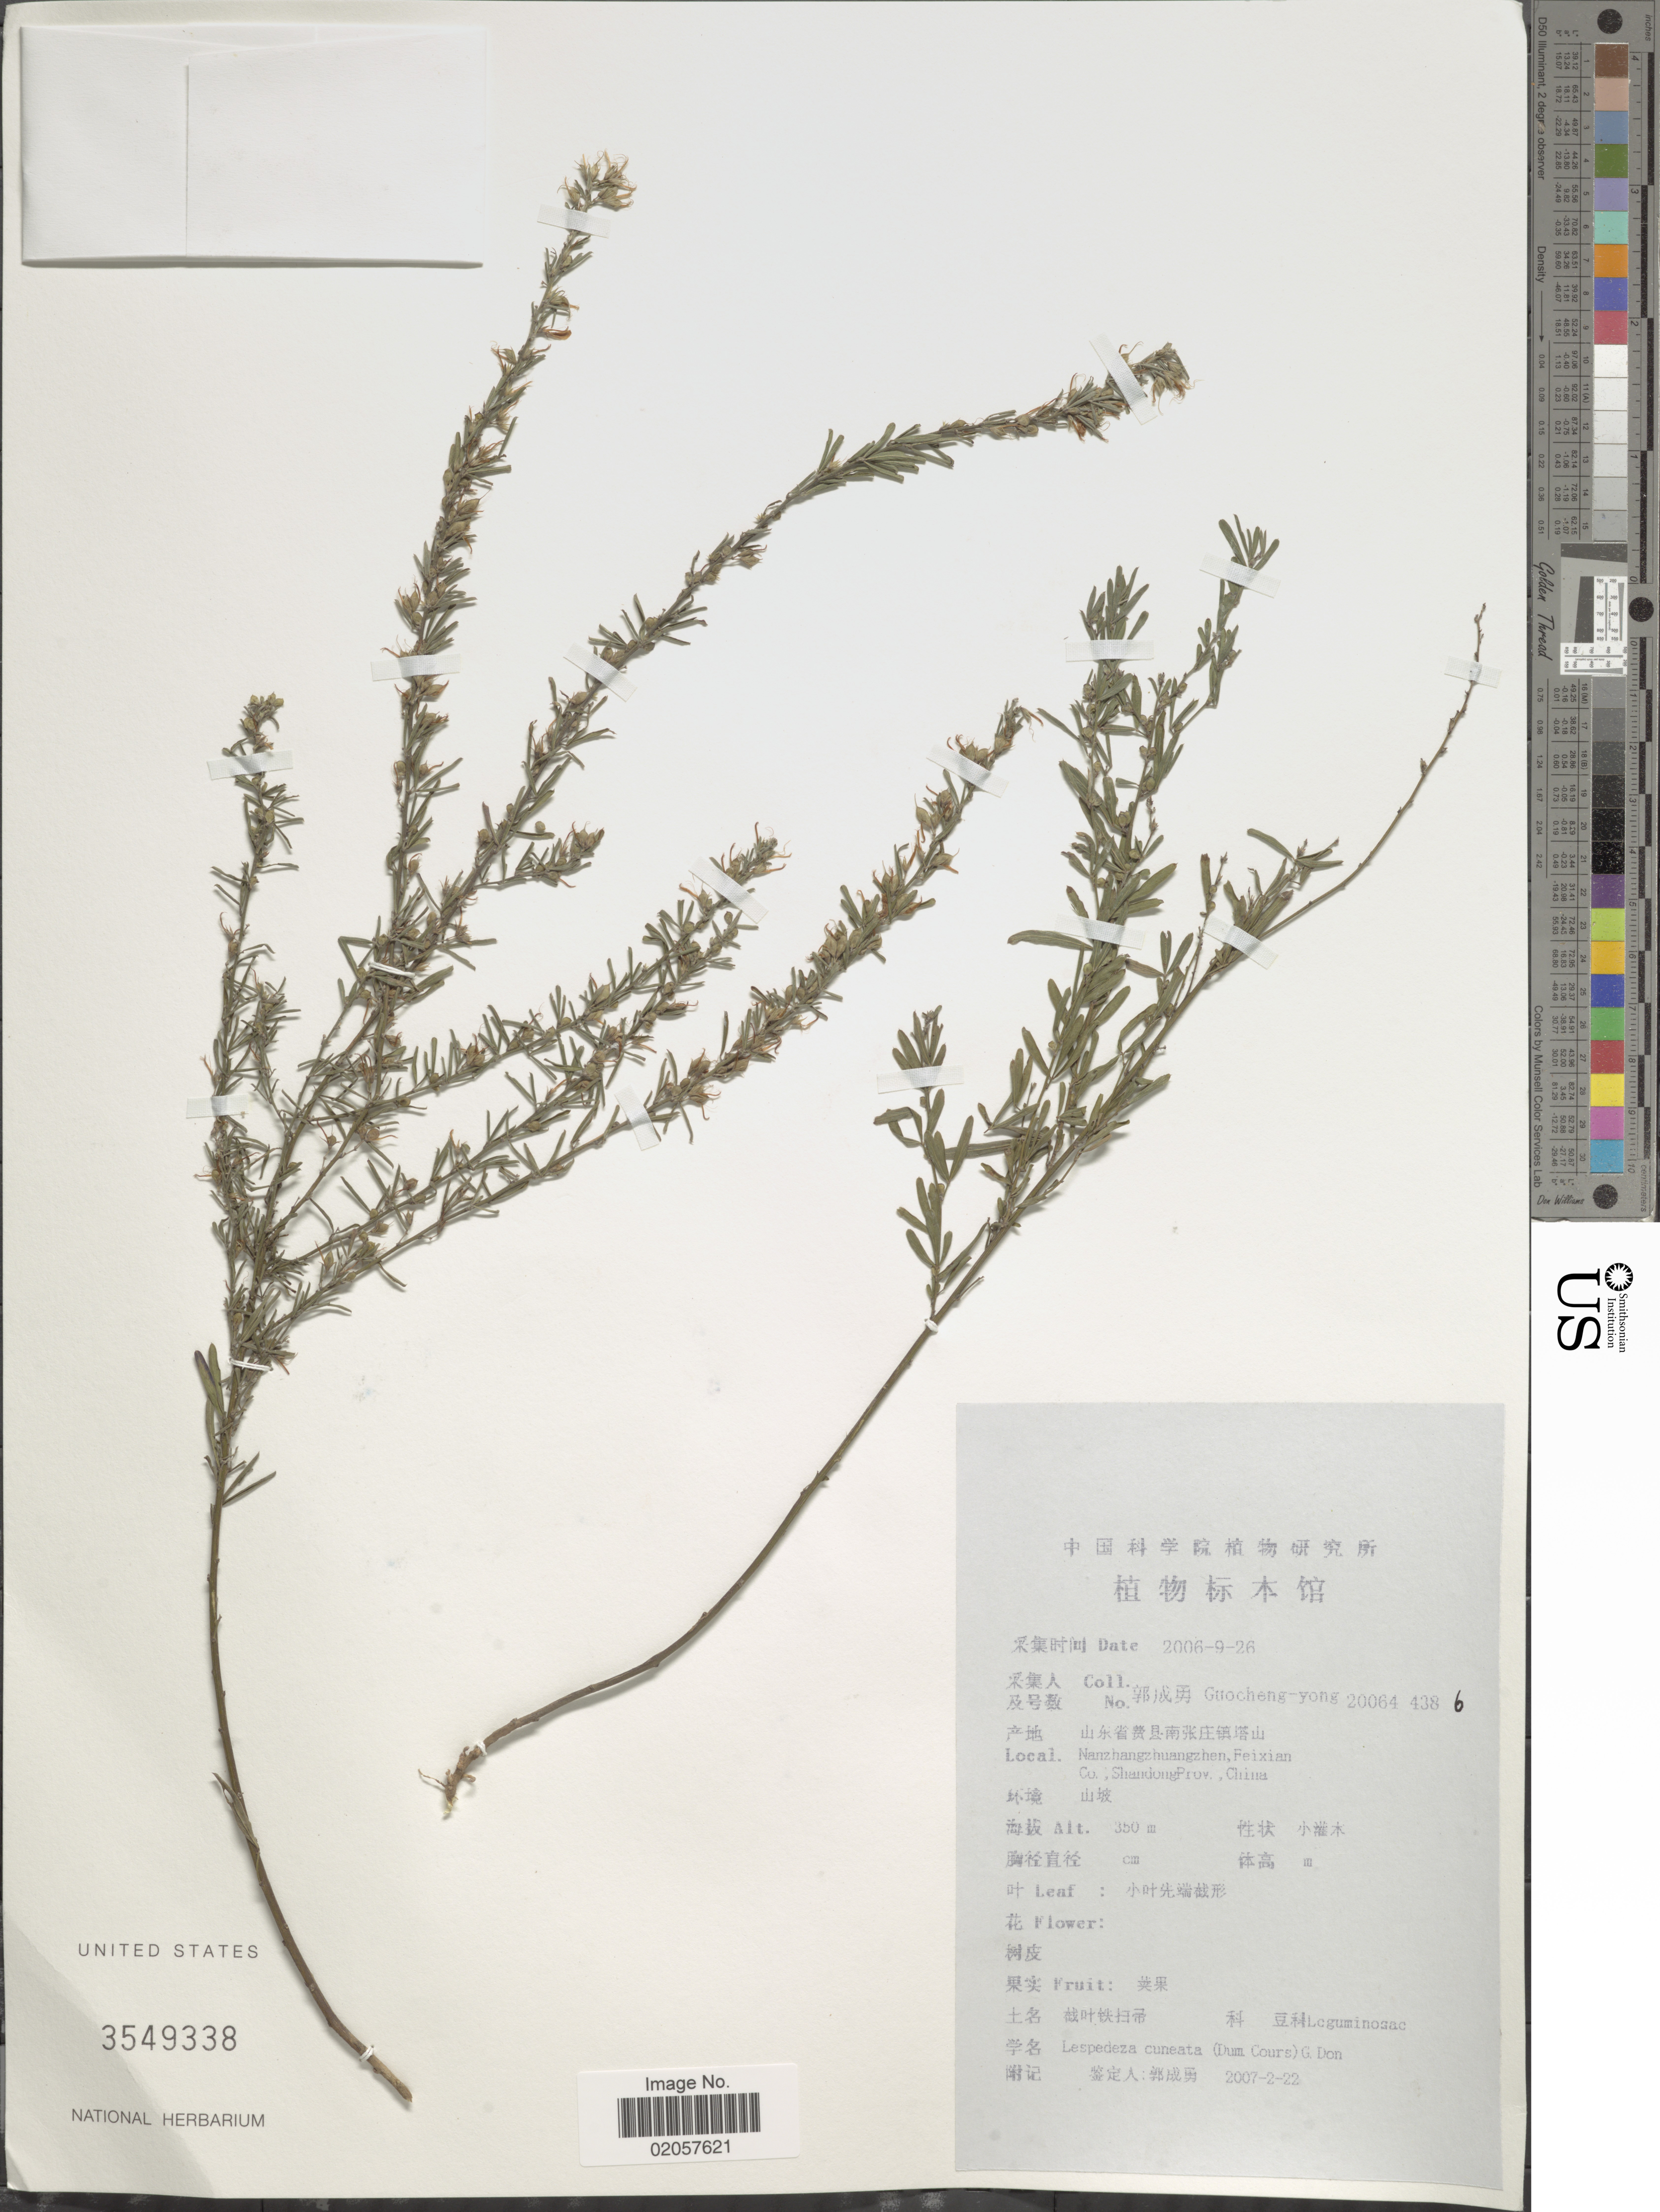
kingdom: Plantae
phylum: Tracheophyta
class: Magnoliopsida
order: Fabales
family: Fabaceae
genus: Lespedeza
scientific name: Lespedeza cuneata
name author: (Dum. Cours.) G. Don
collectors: Guo cheng-yong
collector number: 200644386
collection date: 2007-02-22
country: China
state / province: Shandong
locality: Nanzhangzhuangzhen, Feixian Co.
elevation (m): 350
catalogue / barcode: US 3549338